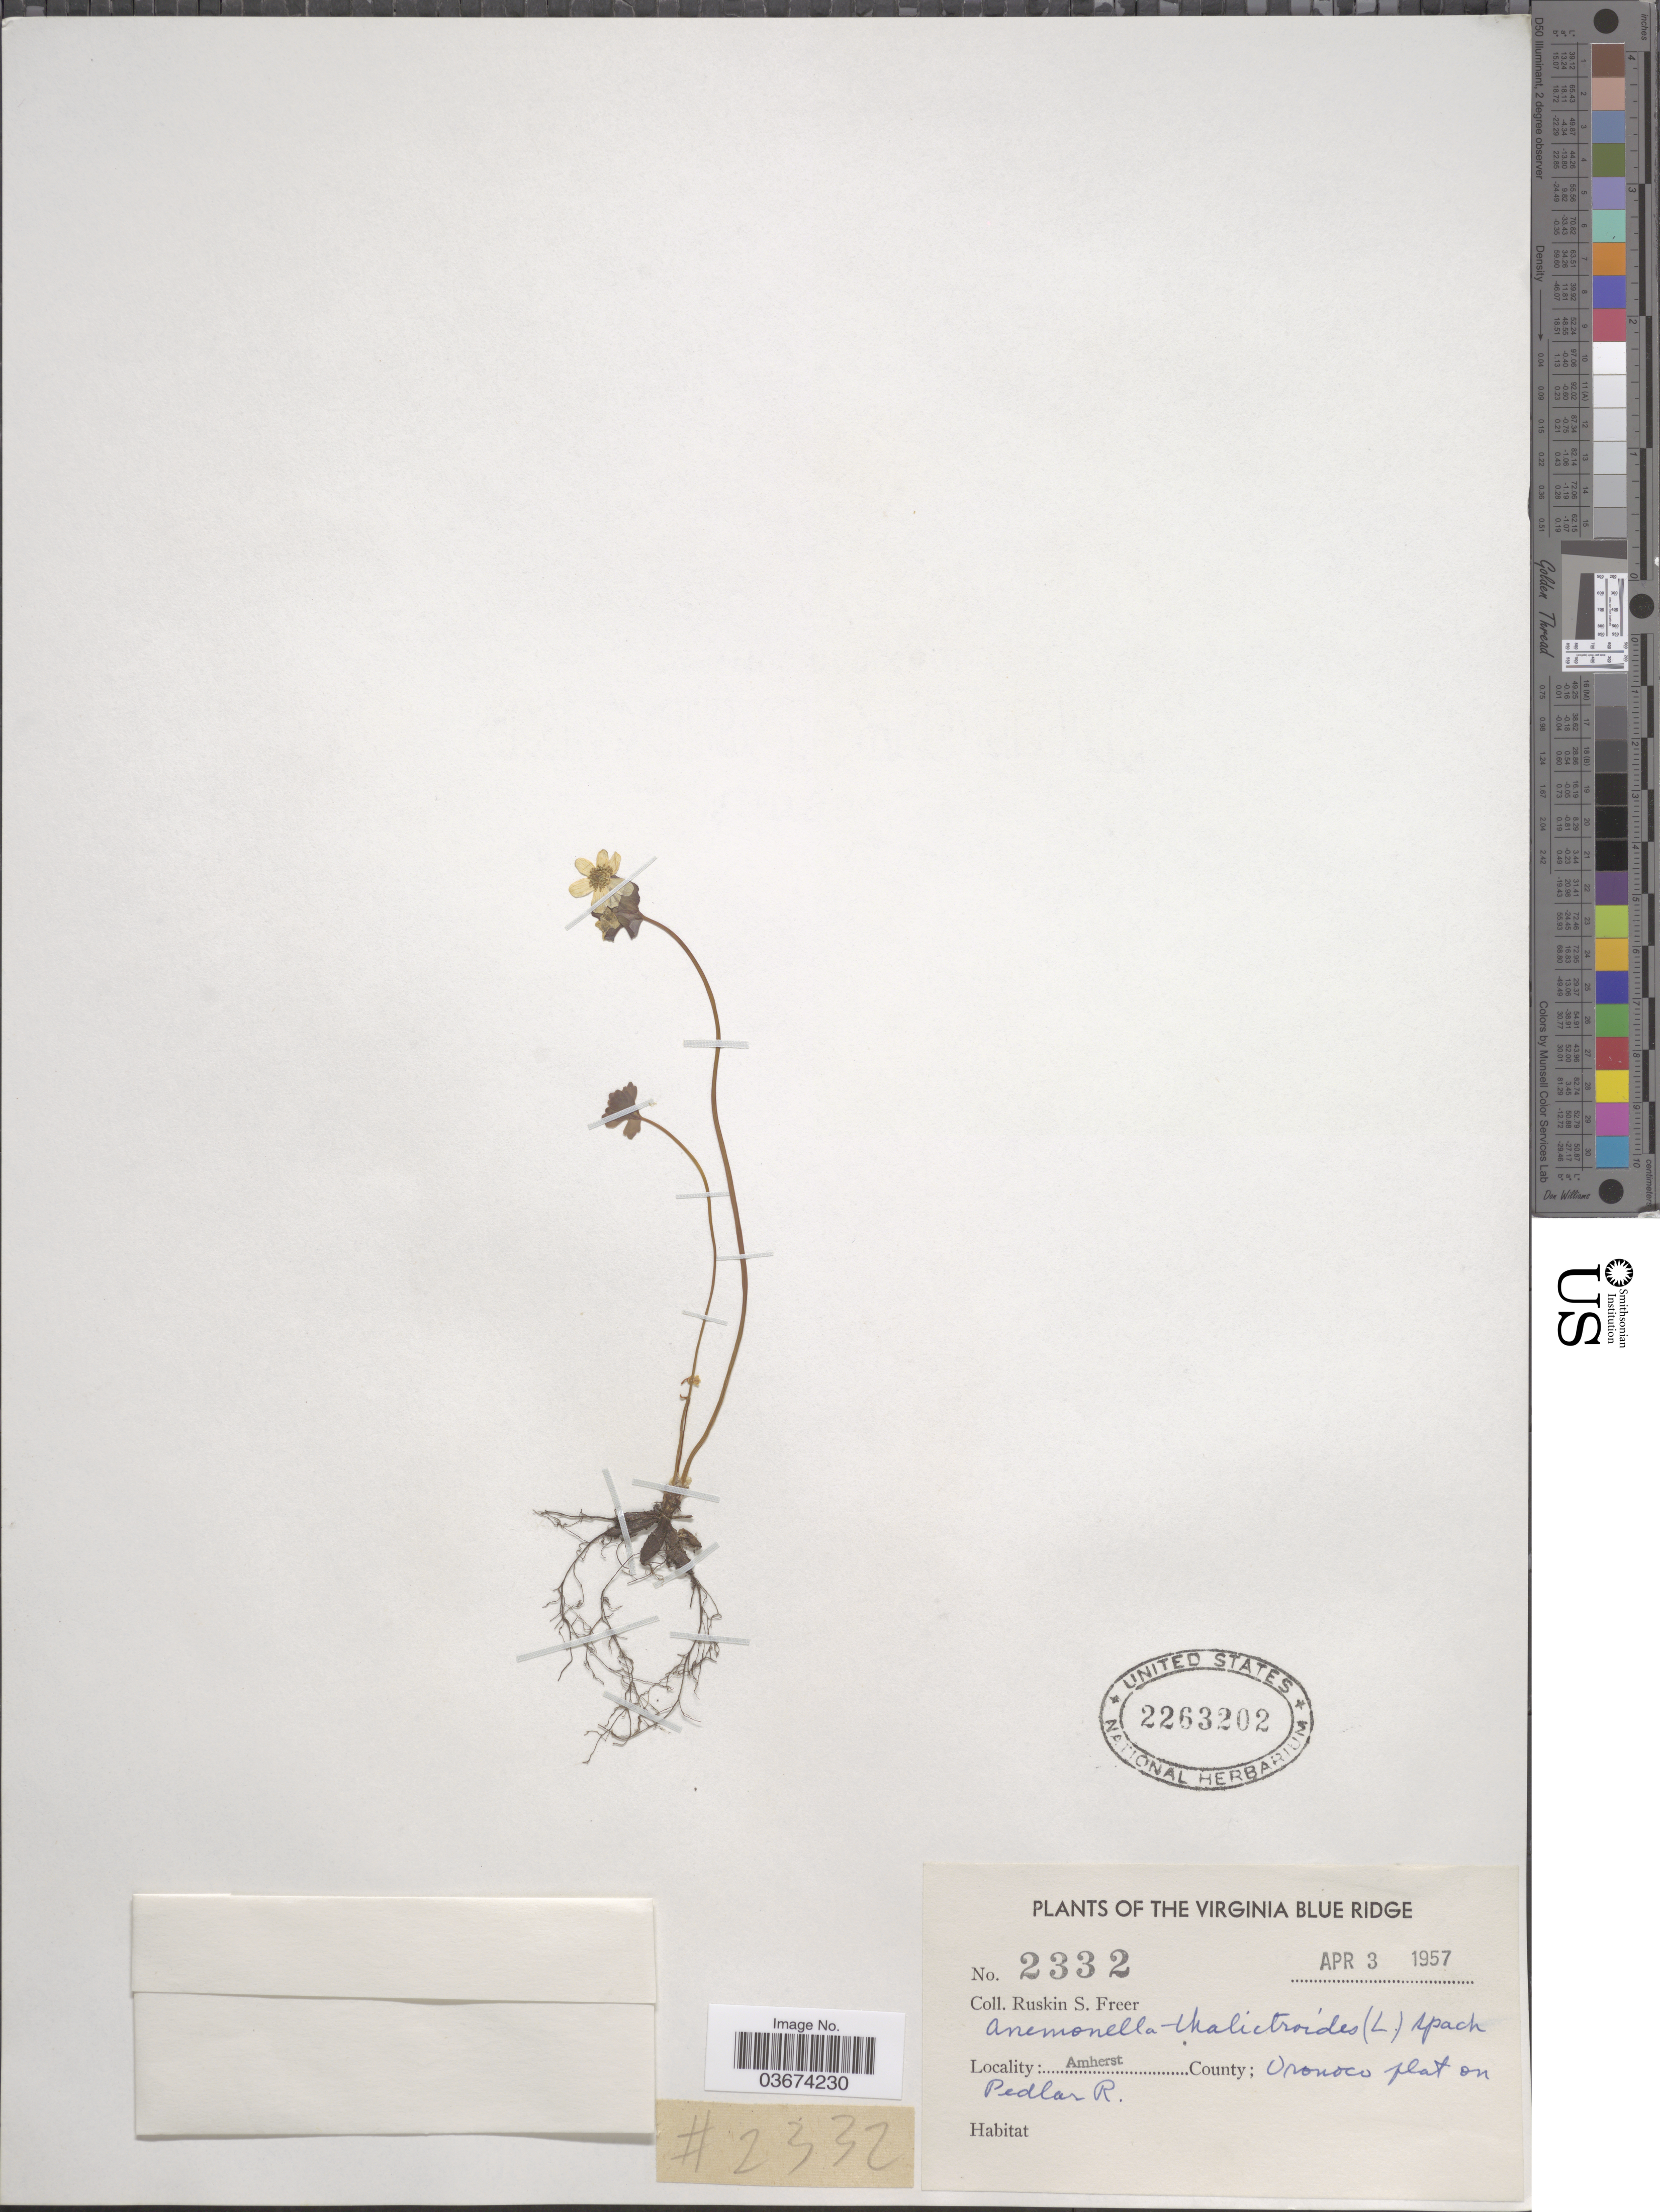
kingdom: Plantae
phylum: Tracheophyta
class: Magnoliopsida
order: Ranunculales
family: Ranunculaceae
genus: Thalictrum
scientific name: Thalictrum thalictroides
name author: (L.) A.J. Eames & B. Boivin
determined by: Strong, M. T., (US), Smithsonian Institution - National Museum of Natural History (UNITED STATES)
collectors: R. Freer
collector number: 2332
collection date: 1957-04-03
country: United States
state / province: Virginia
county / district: Amherst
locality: The Virginia Blue Ridge. Amherst County; Oronoco flat on Pedlar R.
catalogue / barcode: US 2263202